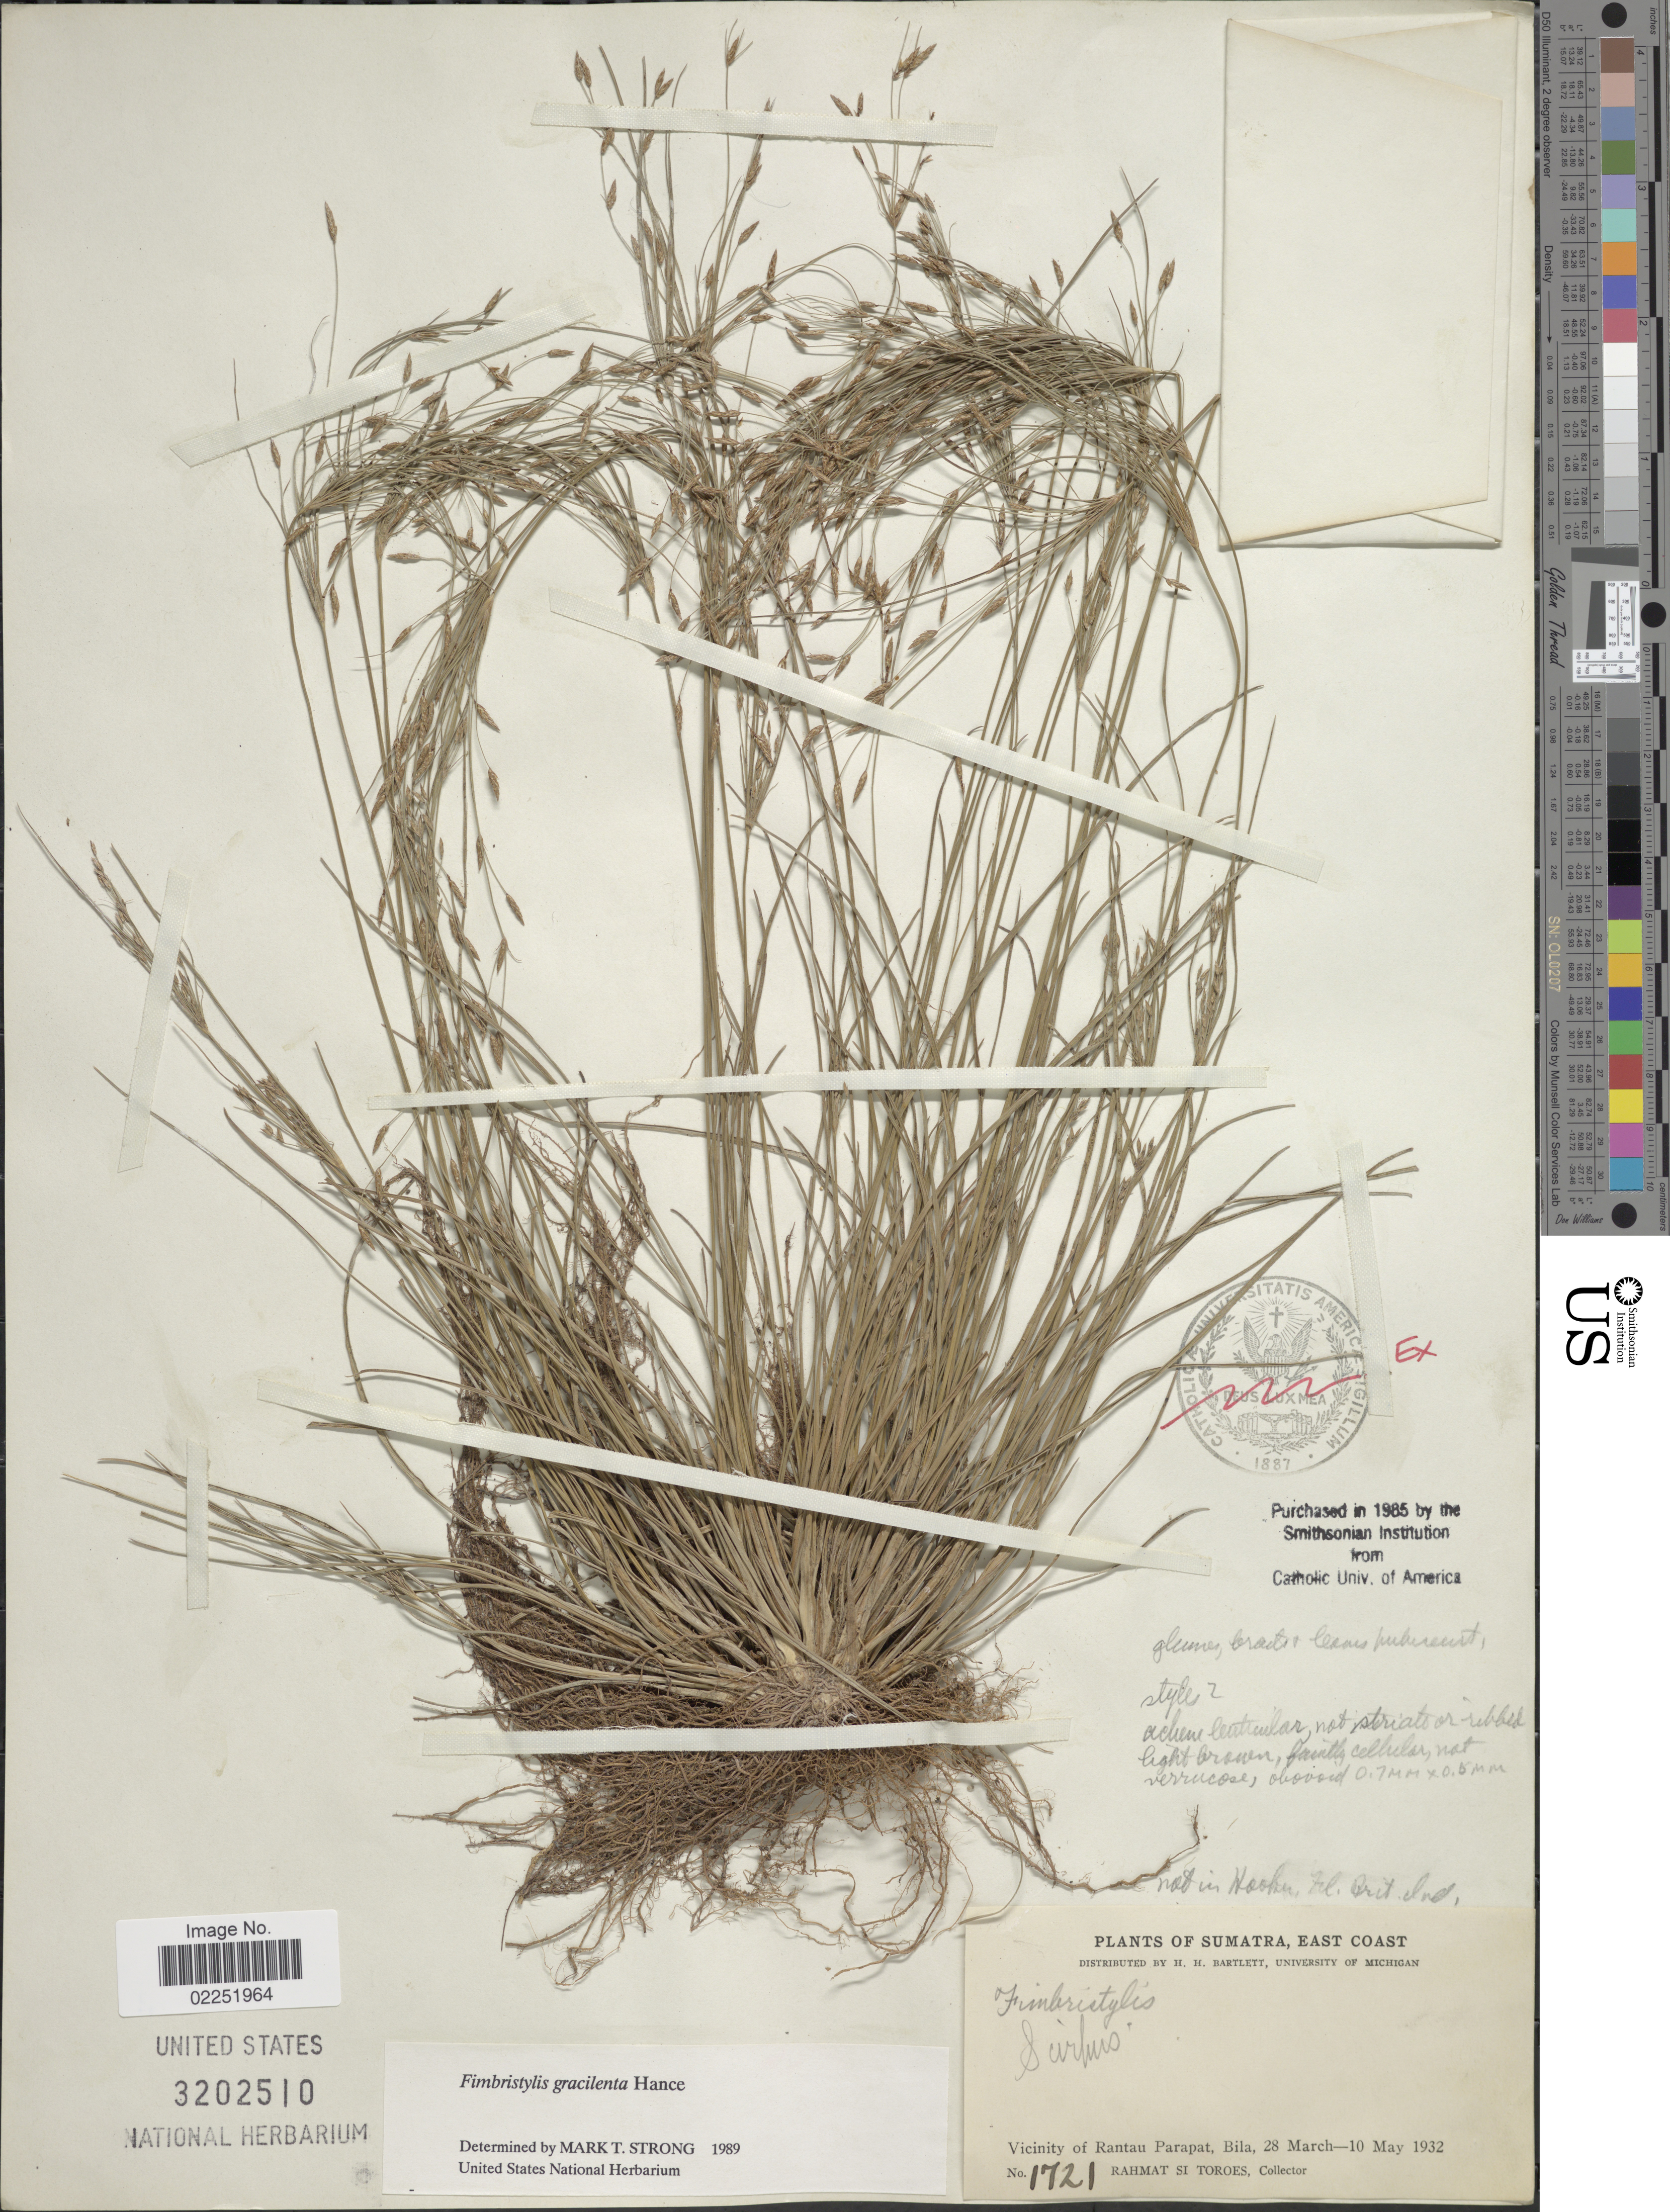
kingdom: Plantae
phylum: Tracheophyta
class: Liliopsida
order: Poales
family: Cyperaceae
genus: Fimbristylis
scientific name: Fimbristylis gracilenta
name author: Hance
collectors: Rahmat Si Boeea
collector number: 1721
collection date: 1932-03-28/1932-05-10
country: Indonesia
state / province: Sumatra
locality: East Coast, Vicinity of Rantau Parapat, Bila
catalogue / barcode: US 3202510